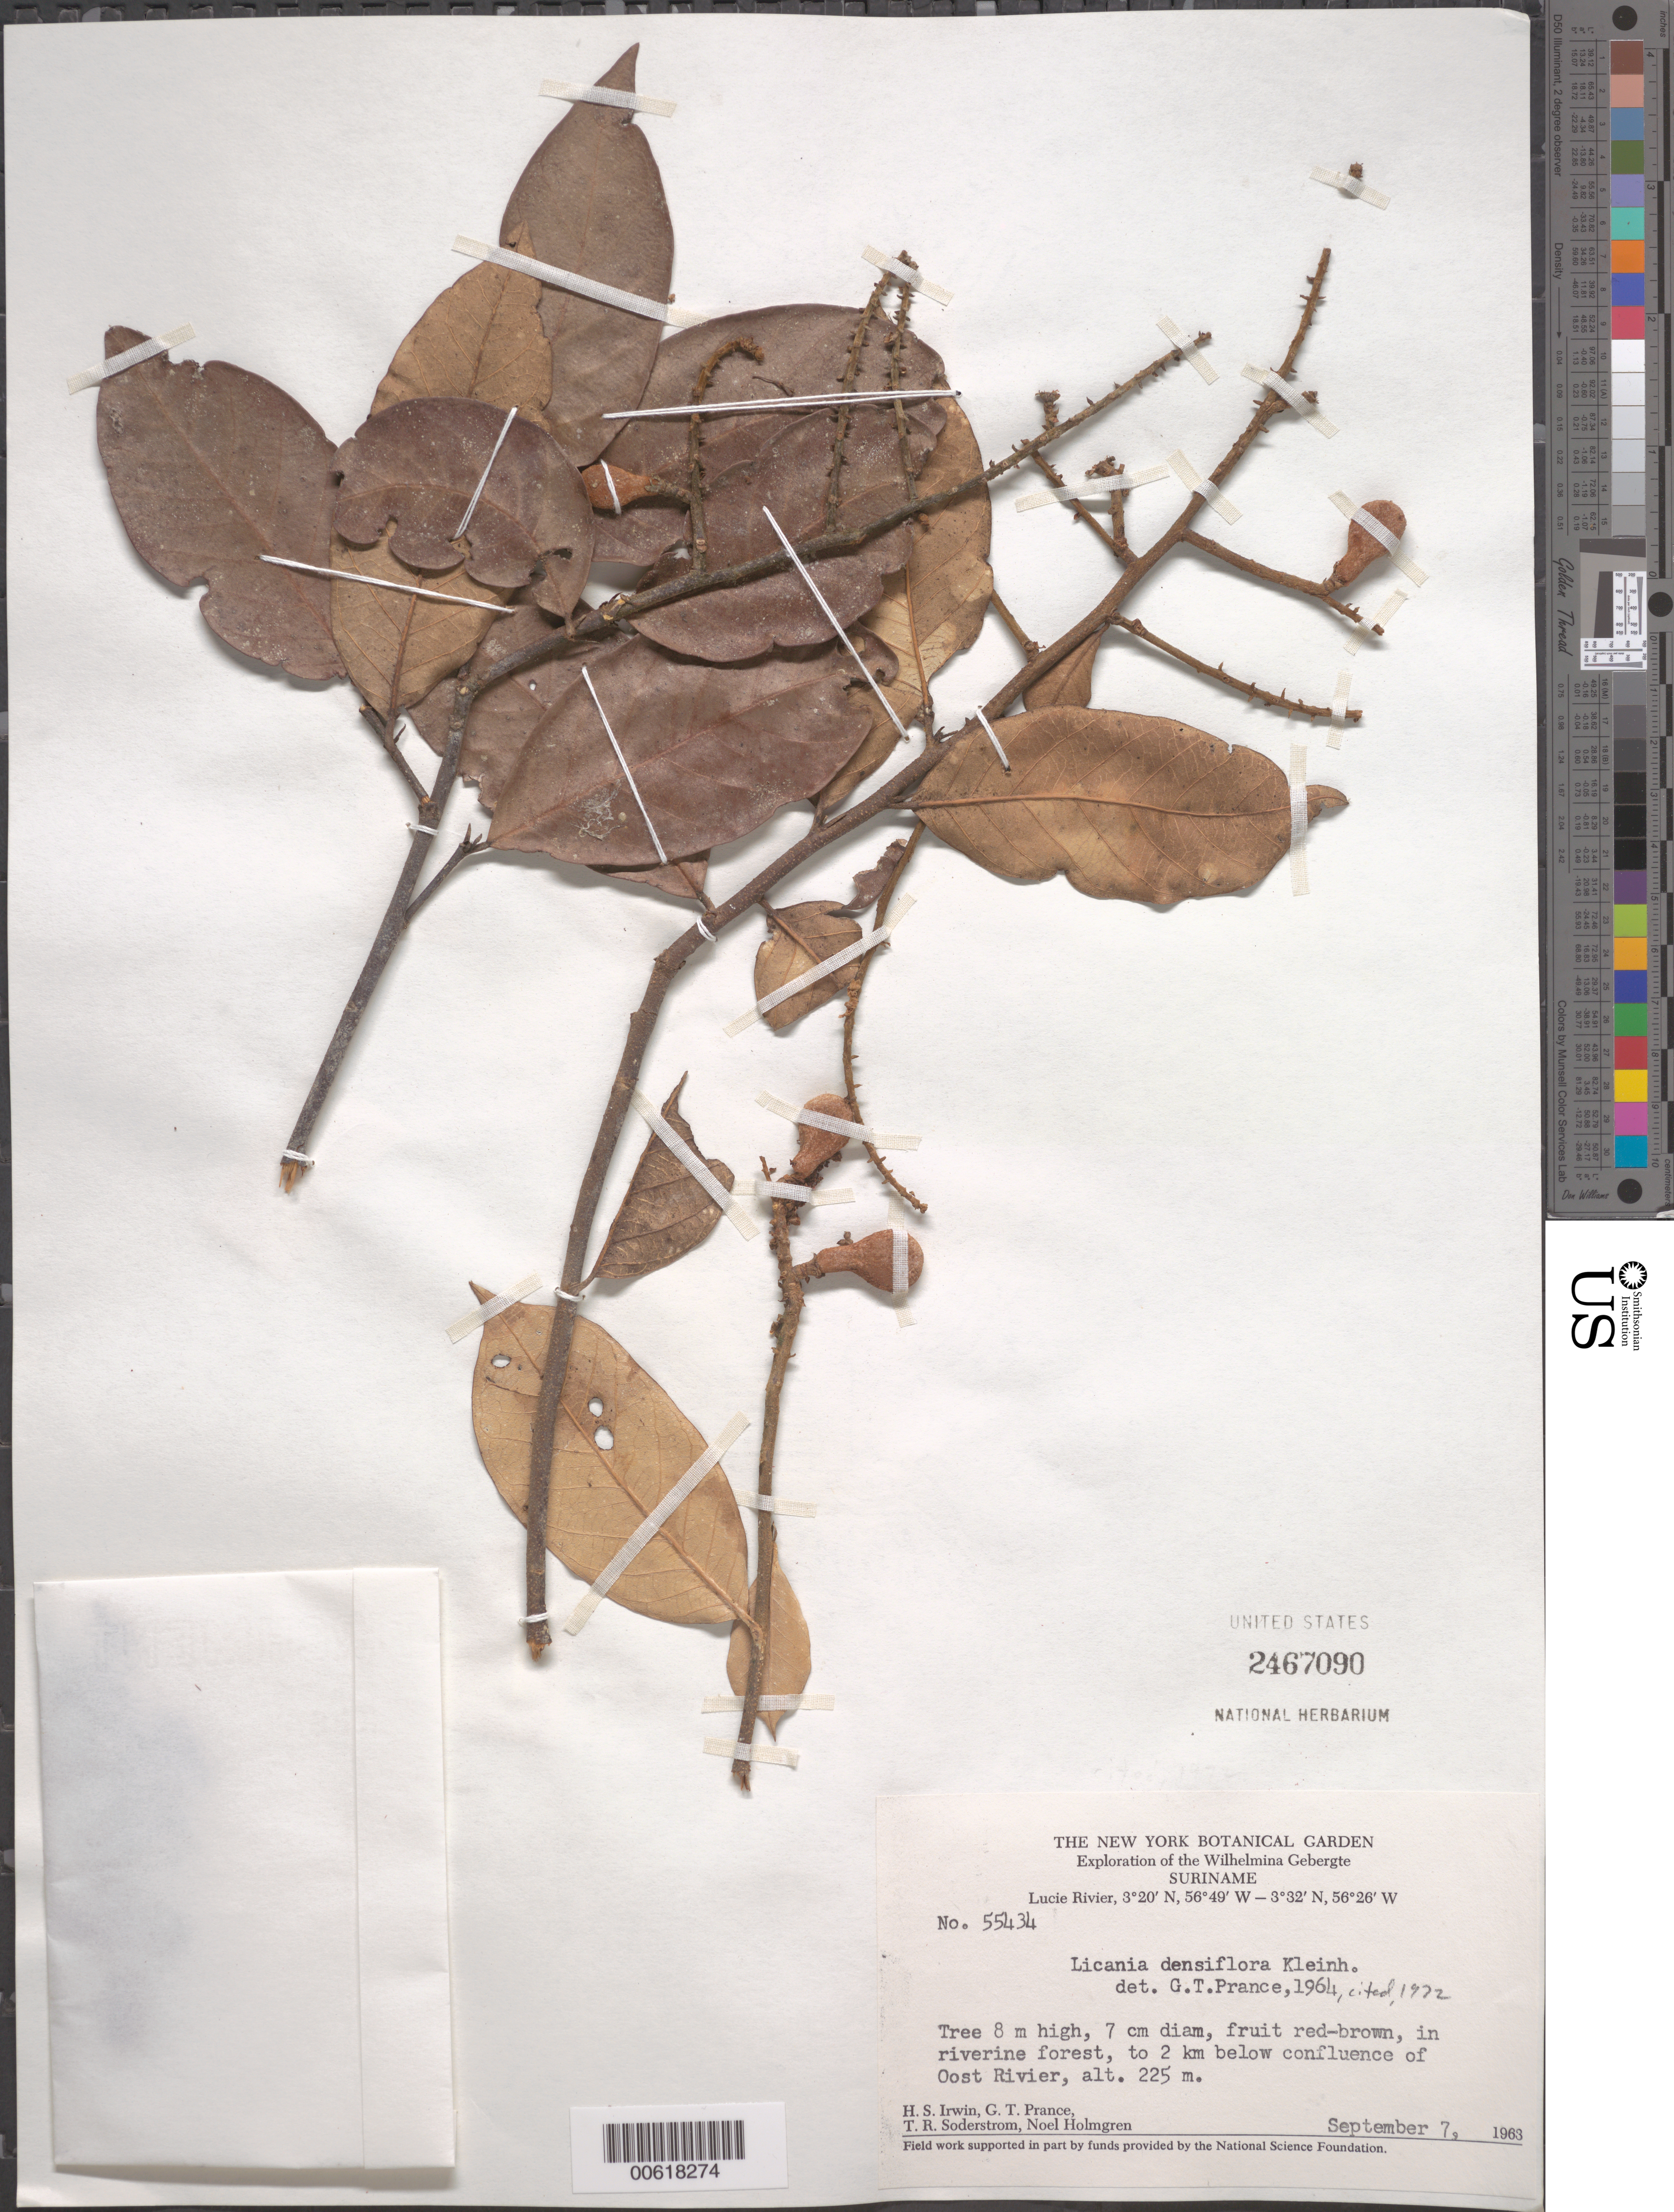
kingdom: Plantae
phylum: Tracheophyta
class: Magnoliopsida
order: Malpighiales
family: Chrysobalanaceae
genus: Licania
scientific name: Licania densiflora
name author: Kleinh.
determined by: Prance, G. T.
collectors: H. Irwin, G. T. Prance, T. R. Soderstrom & N. H. Holmgren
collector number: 55434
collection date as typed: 7-Sep-63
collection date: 1963-09-07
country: Suriname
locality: Lucie R., 2 km below confl. with Oost R., Wilhelmina Gebergte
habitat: Riverine forest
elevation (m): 225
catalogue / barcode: US 2467090